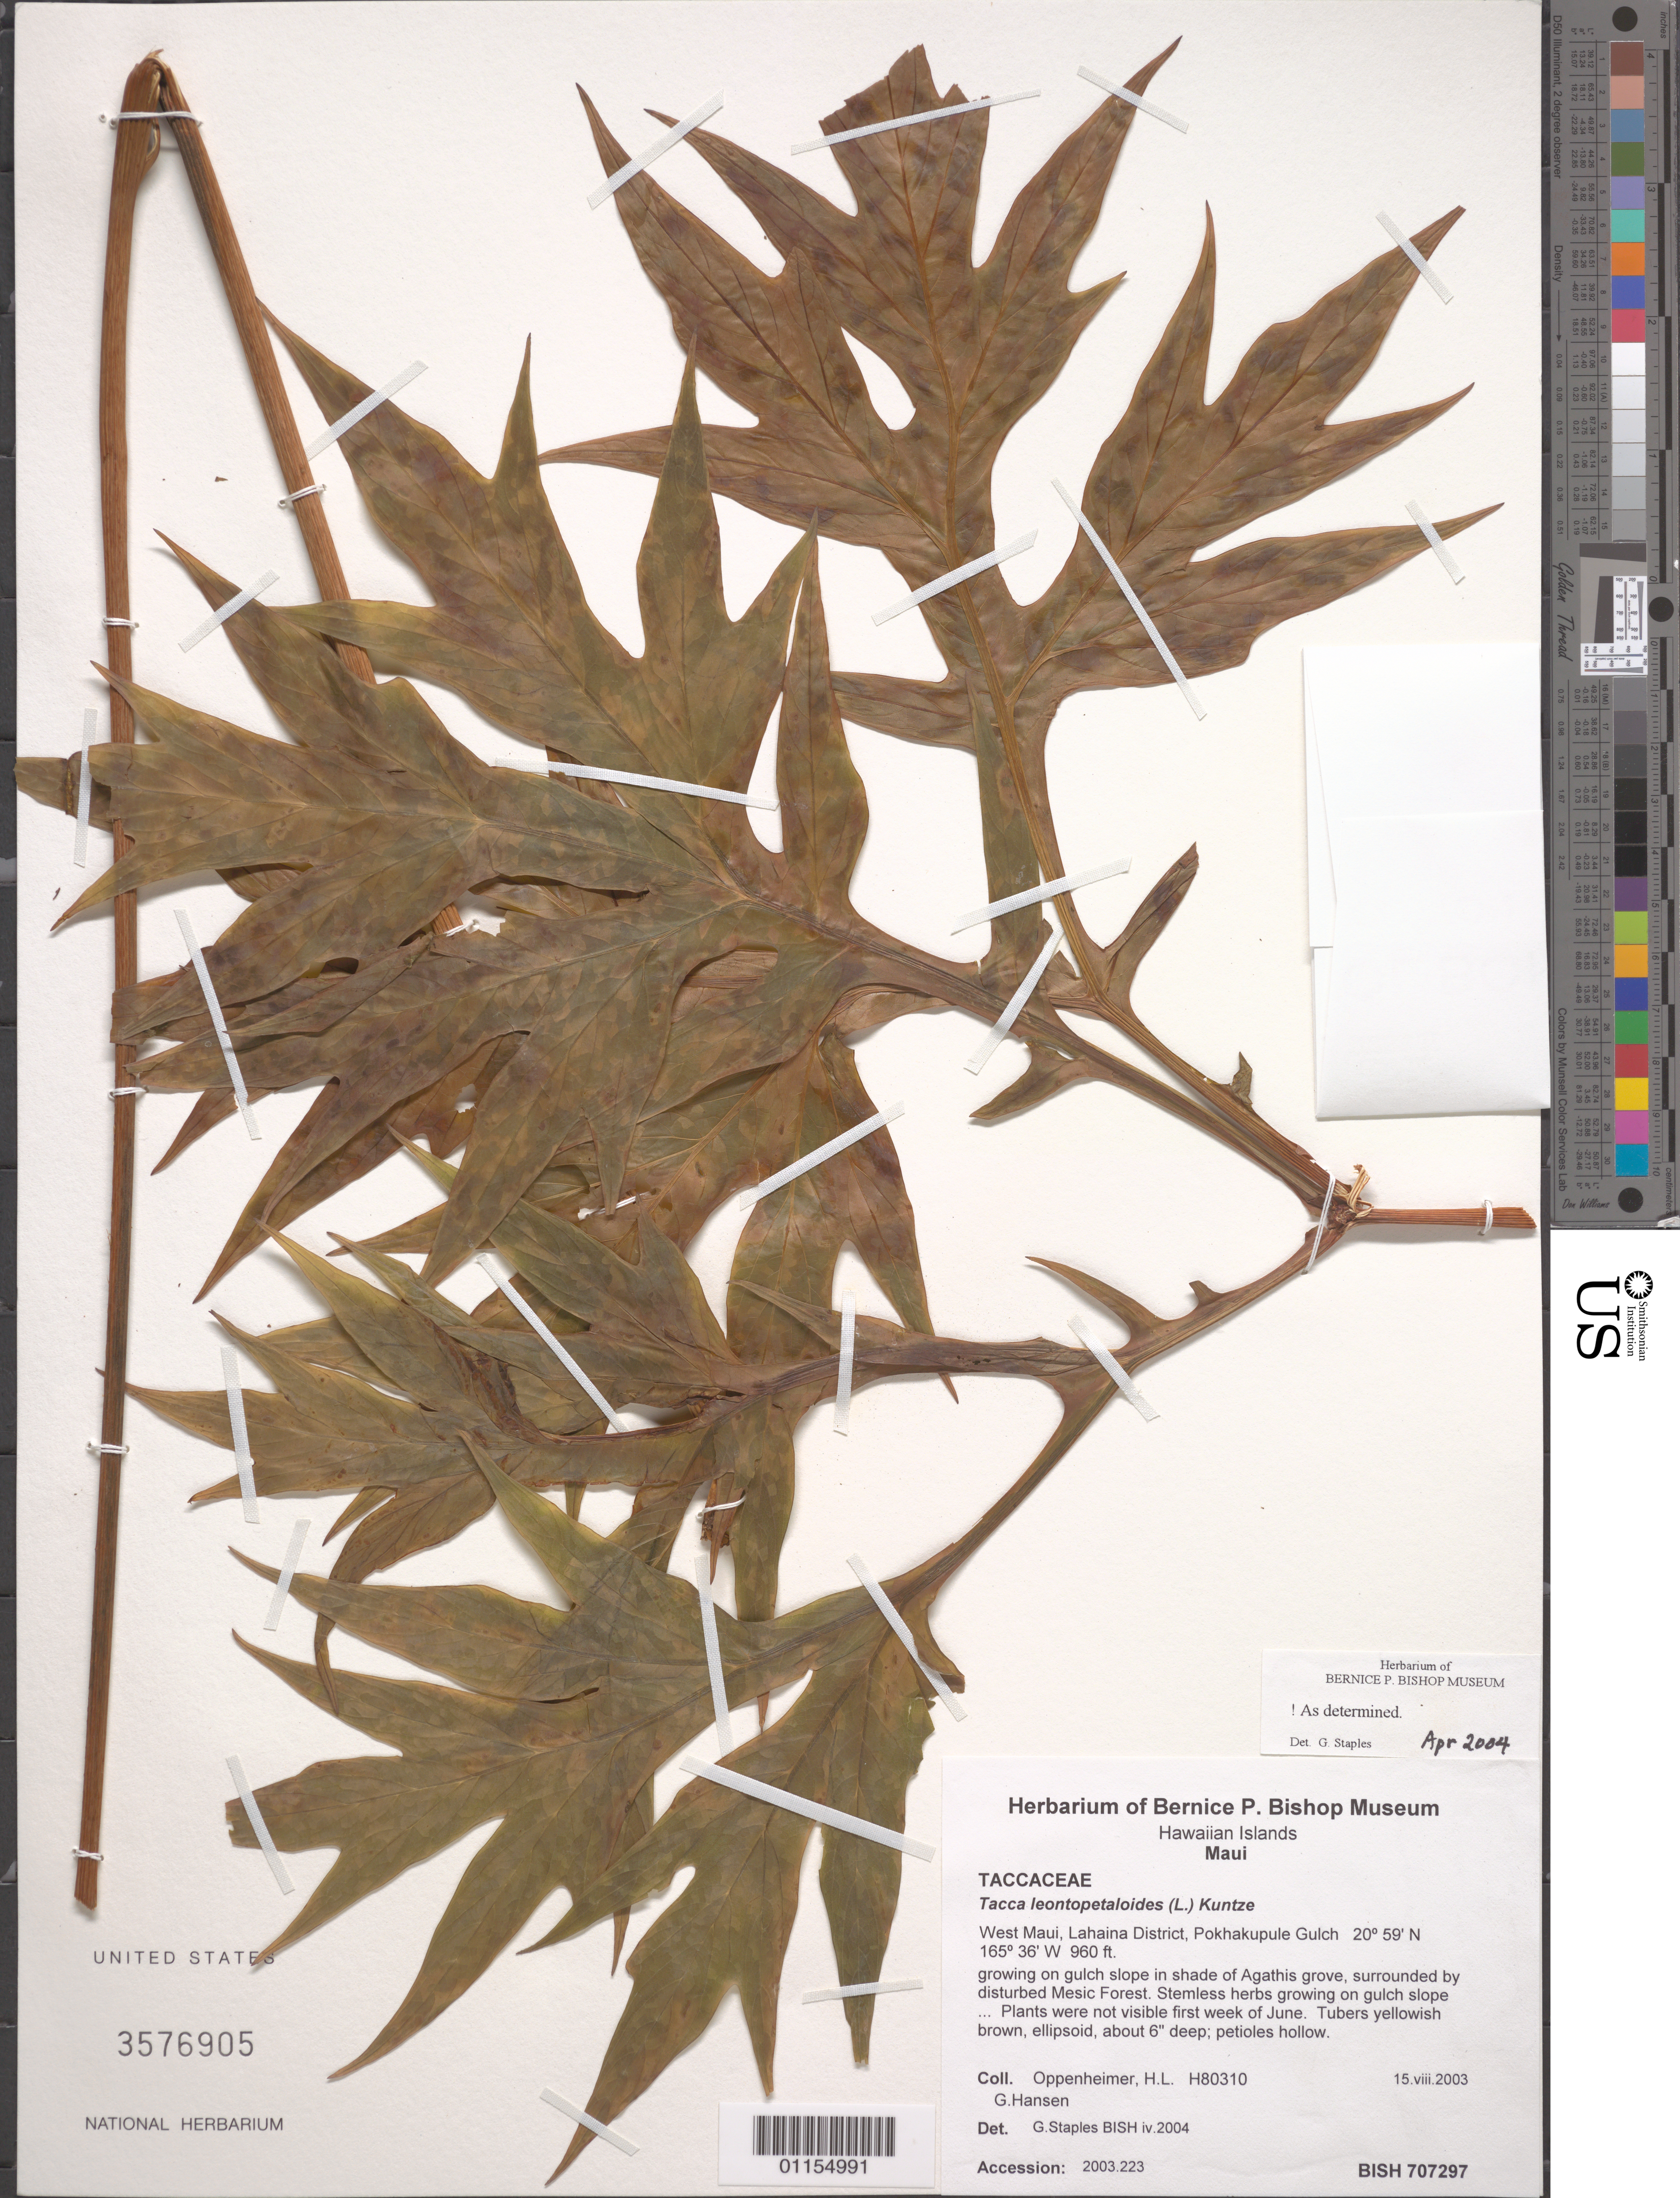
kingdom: Plantae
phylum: Tracheophyta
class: Liliopsida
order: Dioscoreales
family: Dioscoreaceae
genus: Tacca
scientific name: Tacca leontopetaloides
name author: (L.) Kuntze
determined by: Staples, G. W.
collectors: H. L. Oppenheimer & G. Hansen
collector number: H80310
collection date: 2003-08-15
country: United States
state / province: Hawaii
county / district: Maui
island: Maui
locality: West Maui, Lahaina District, Pokhakupule Gulch.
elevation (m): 293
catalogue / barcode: US 3576905